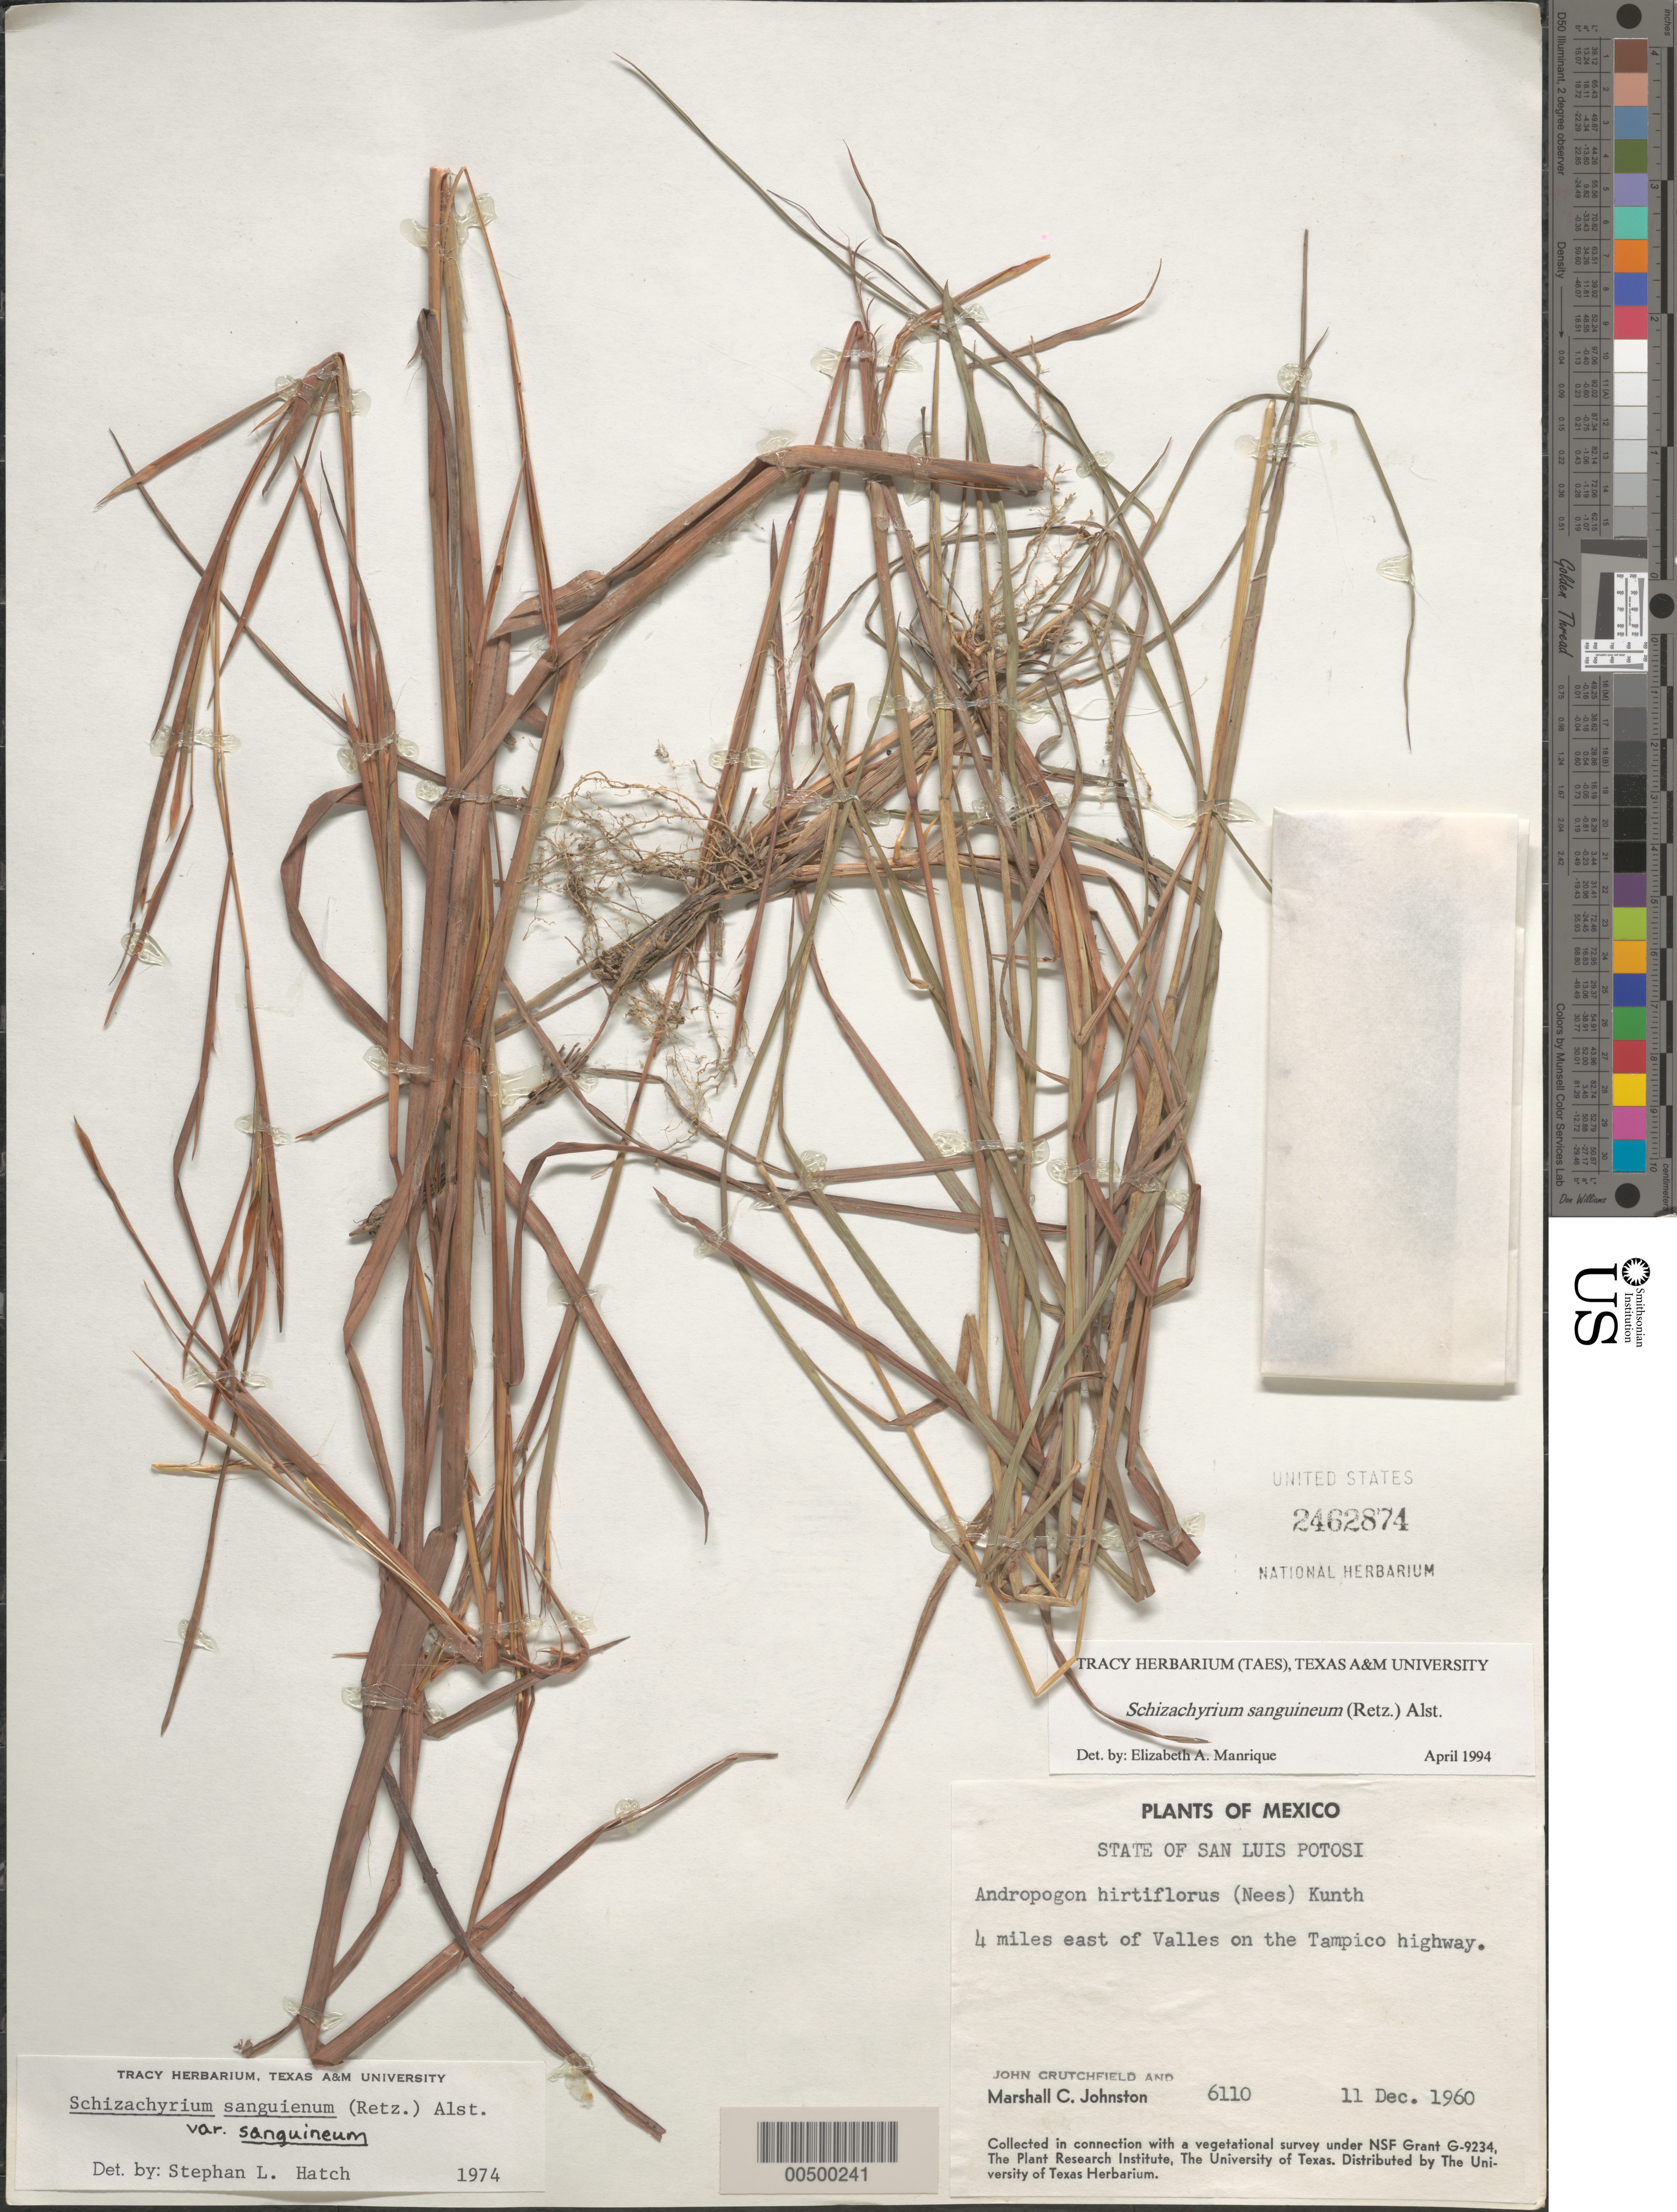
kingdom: Plantae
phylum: Tracheophyta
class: Liliopsida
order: Poales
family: Poaceae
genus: Schizachyrium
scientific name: Schizachyrium sanguineum var. sanguineum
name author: (Retz.) Alston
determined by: Manrique, E. A.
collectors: M. Johnston & J. Crutchfield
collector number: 6110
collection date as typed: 11 Dec 1960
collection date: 1960-12-11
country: Mexico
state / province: San Luis Potosi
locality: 4 mi E of Valles on the Tampico hwy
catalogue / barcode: US 2462874